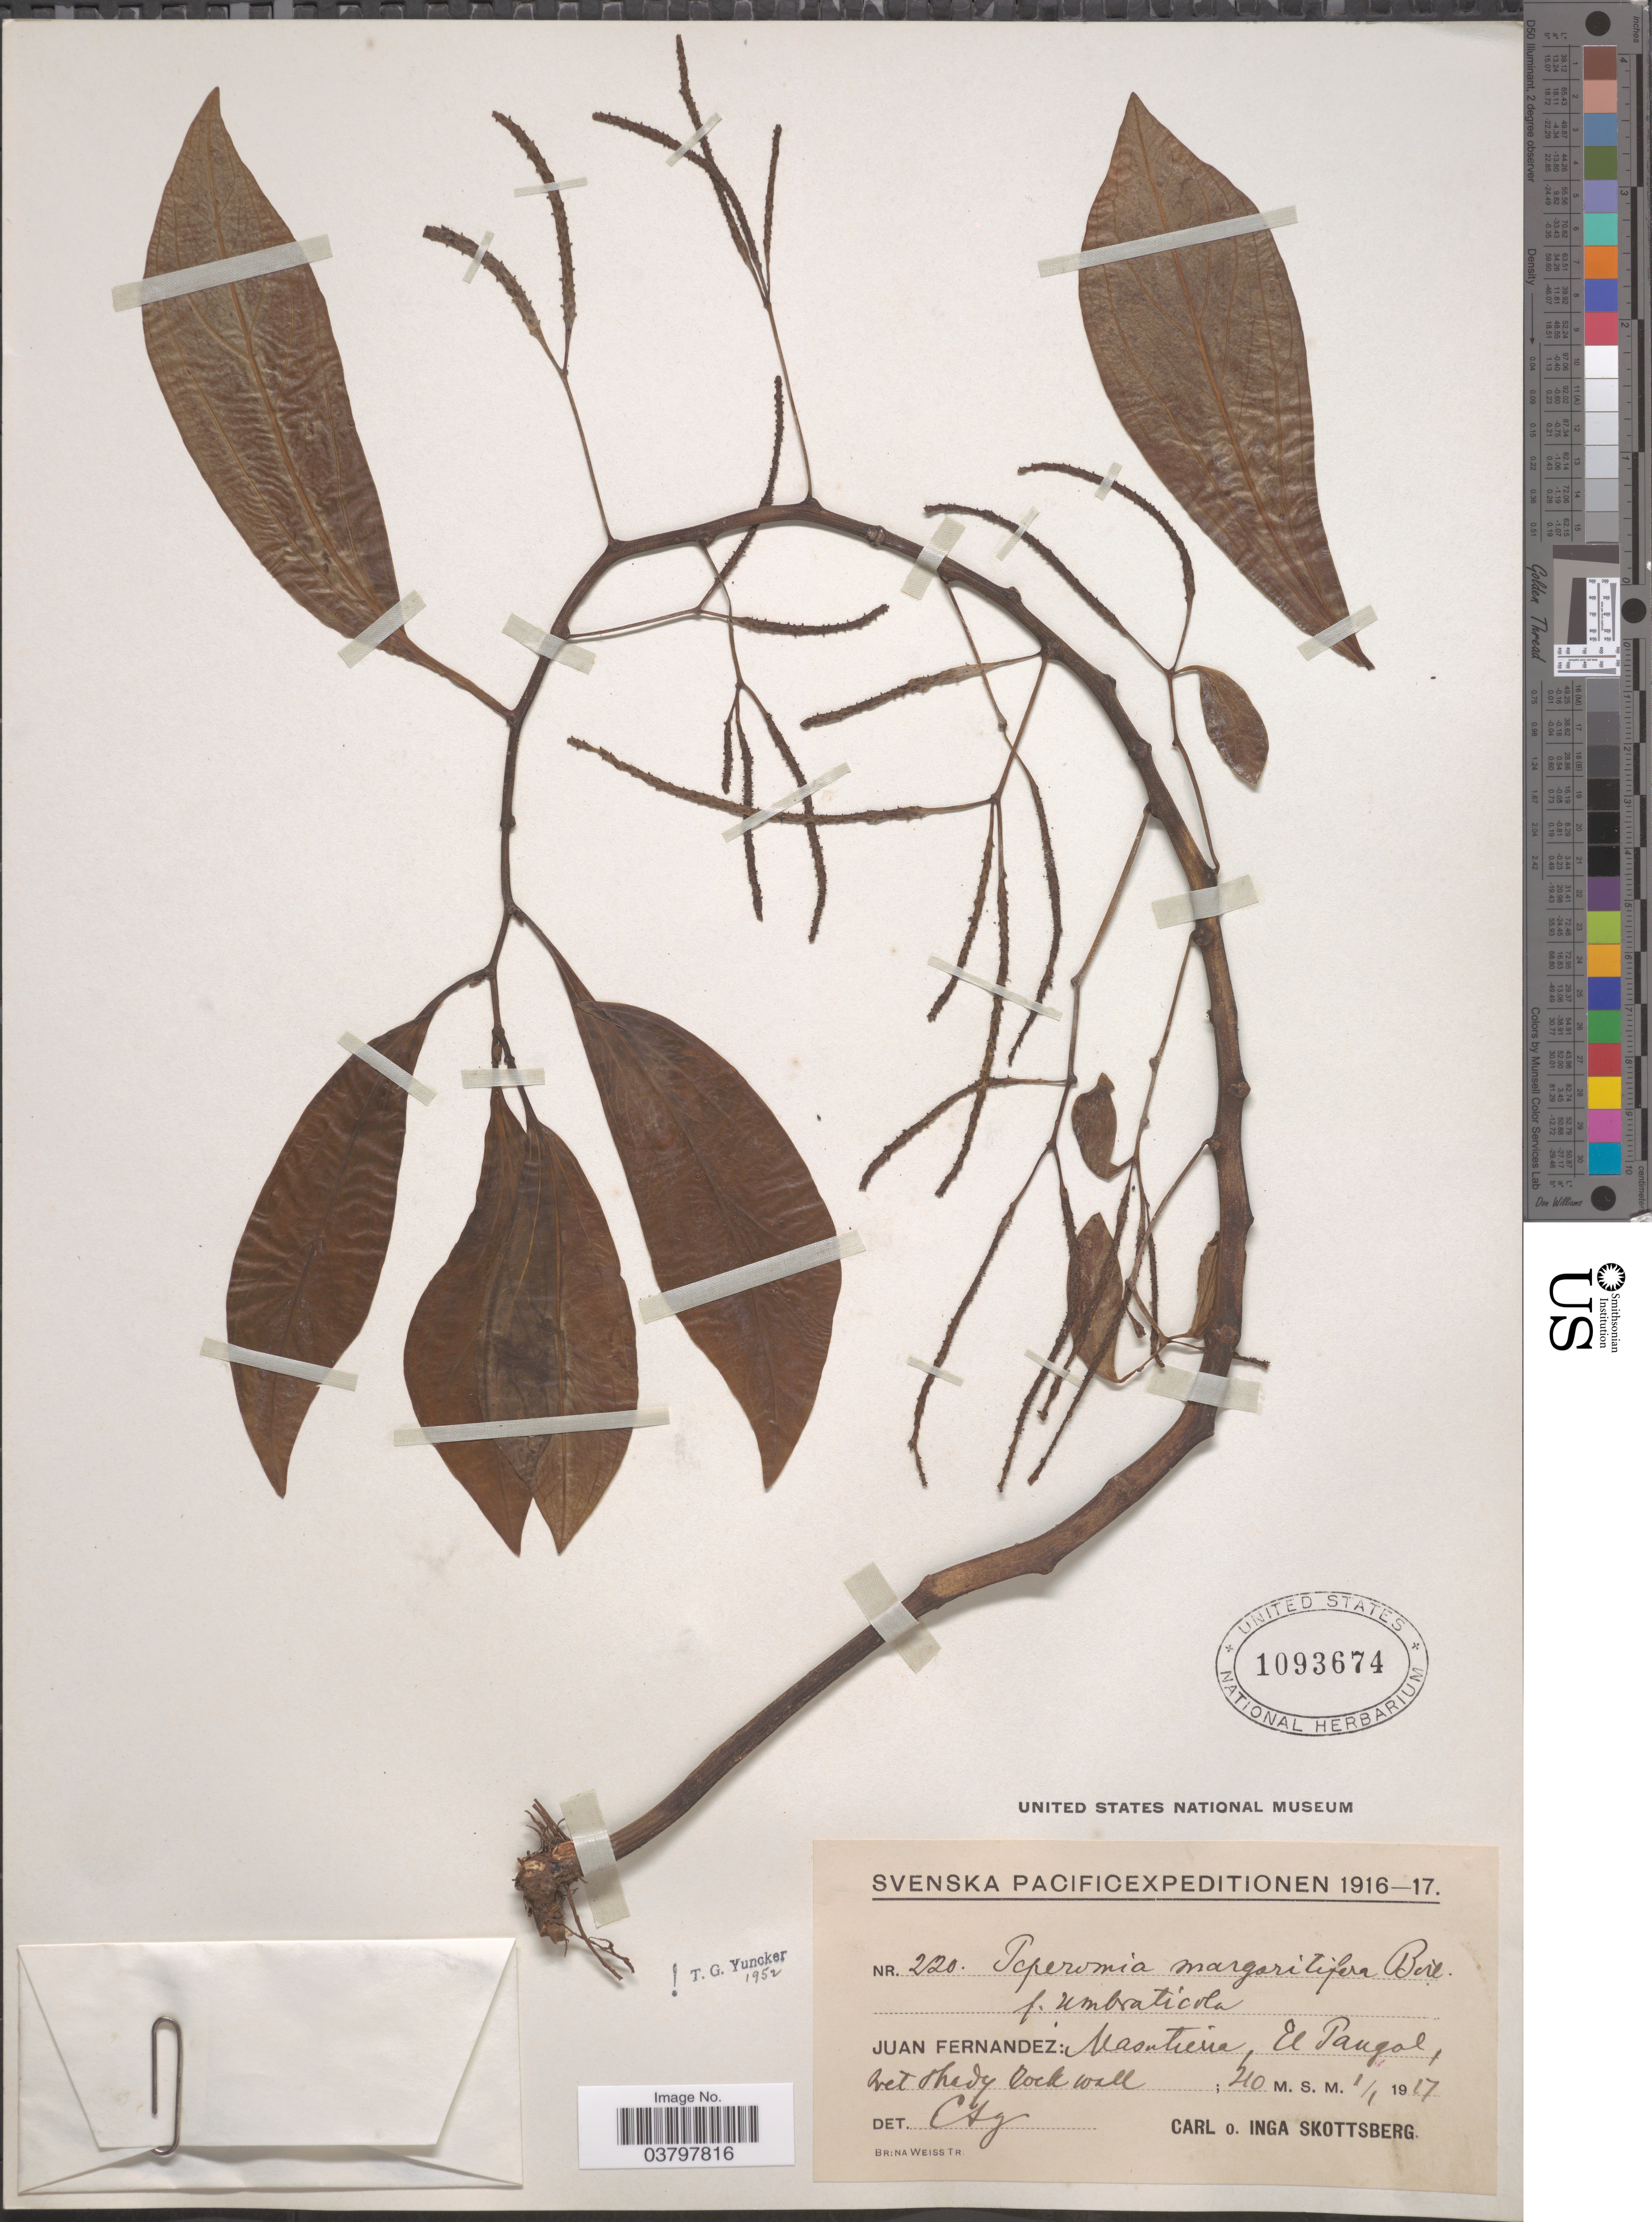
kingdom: Plantae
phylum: Tracheophyta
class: Magnoliopsida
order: Piperales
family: Piperaceae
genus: Peperomia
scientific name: Peperomia margaritifera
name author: Bertero ex Hook.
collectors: C. Skottsberg & I. Skottsberg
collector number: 220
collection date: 1917-01-01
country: Chile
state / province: Valparaíso (V)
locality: Juan Fernandez: Masatierra, El Pangal.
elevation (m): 210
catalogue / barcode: US 1093674